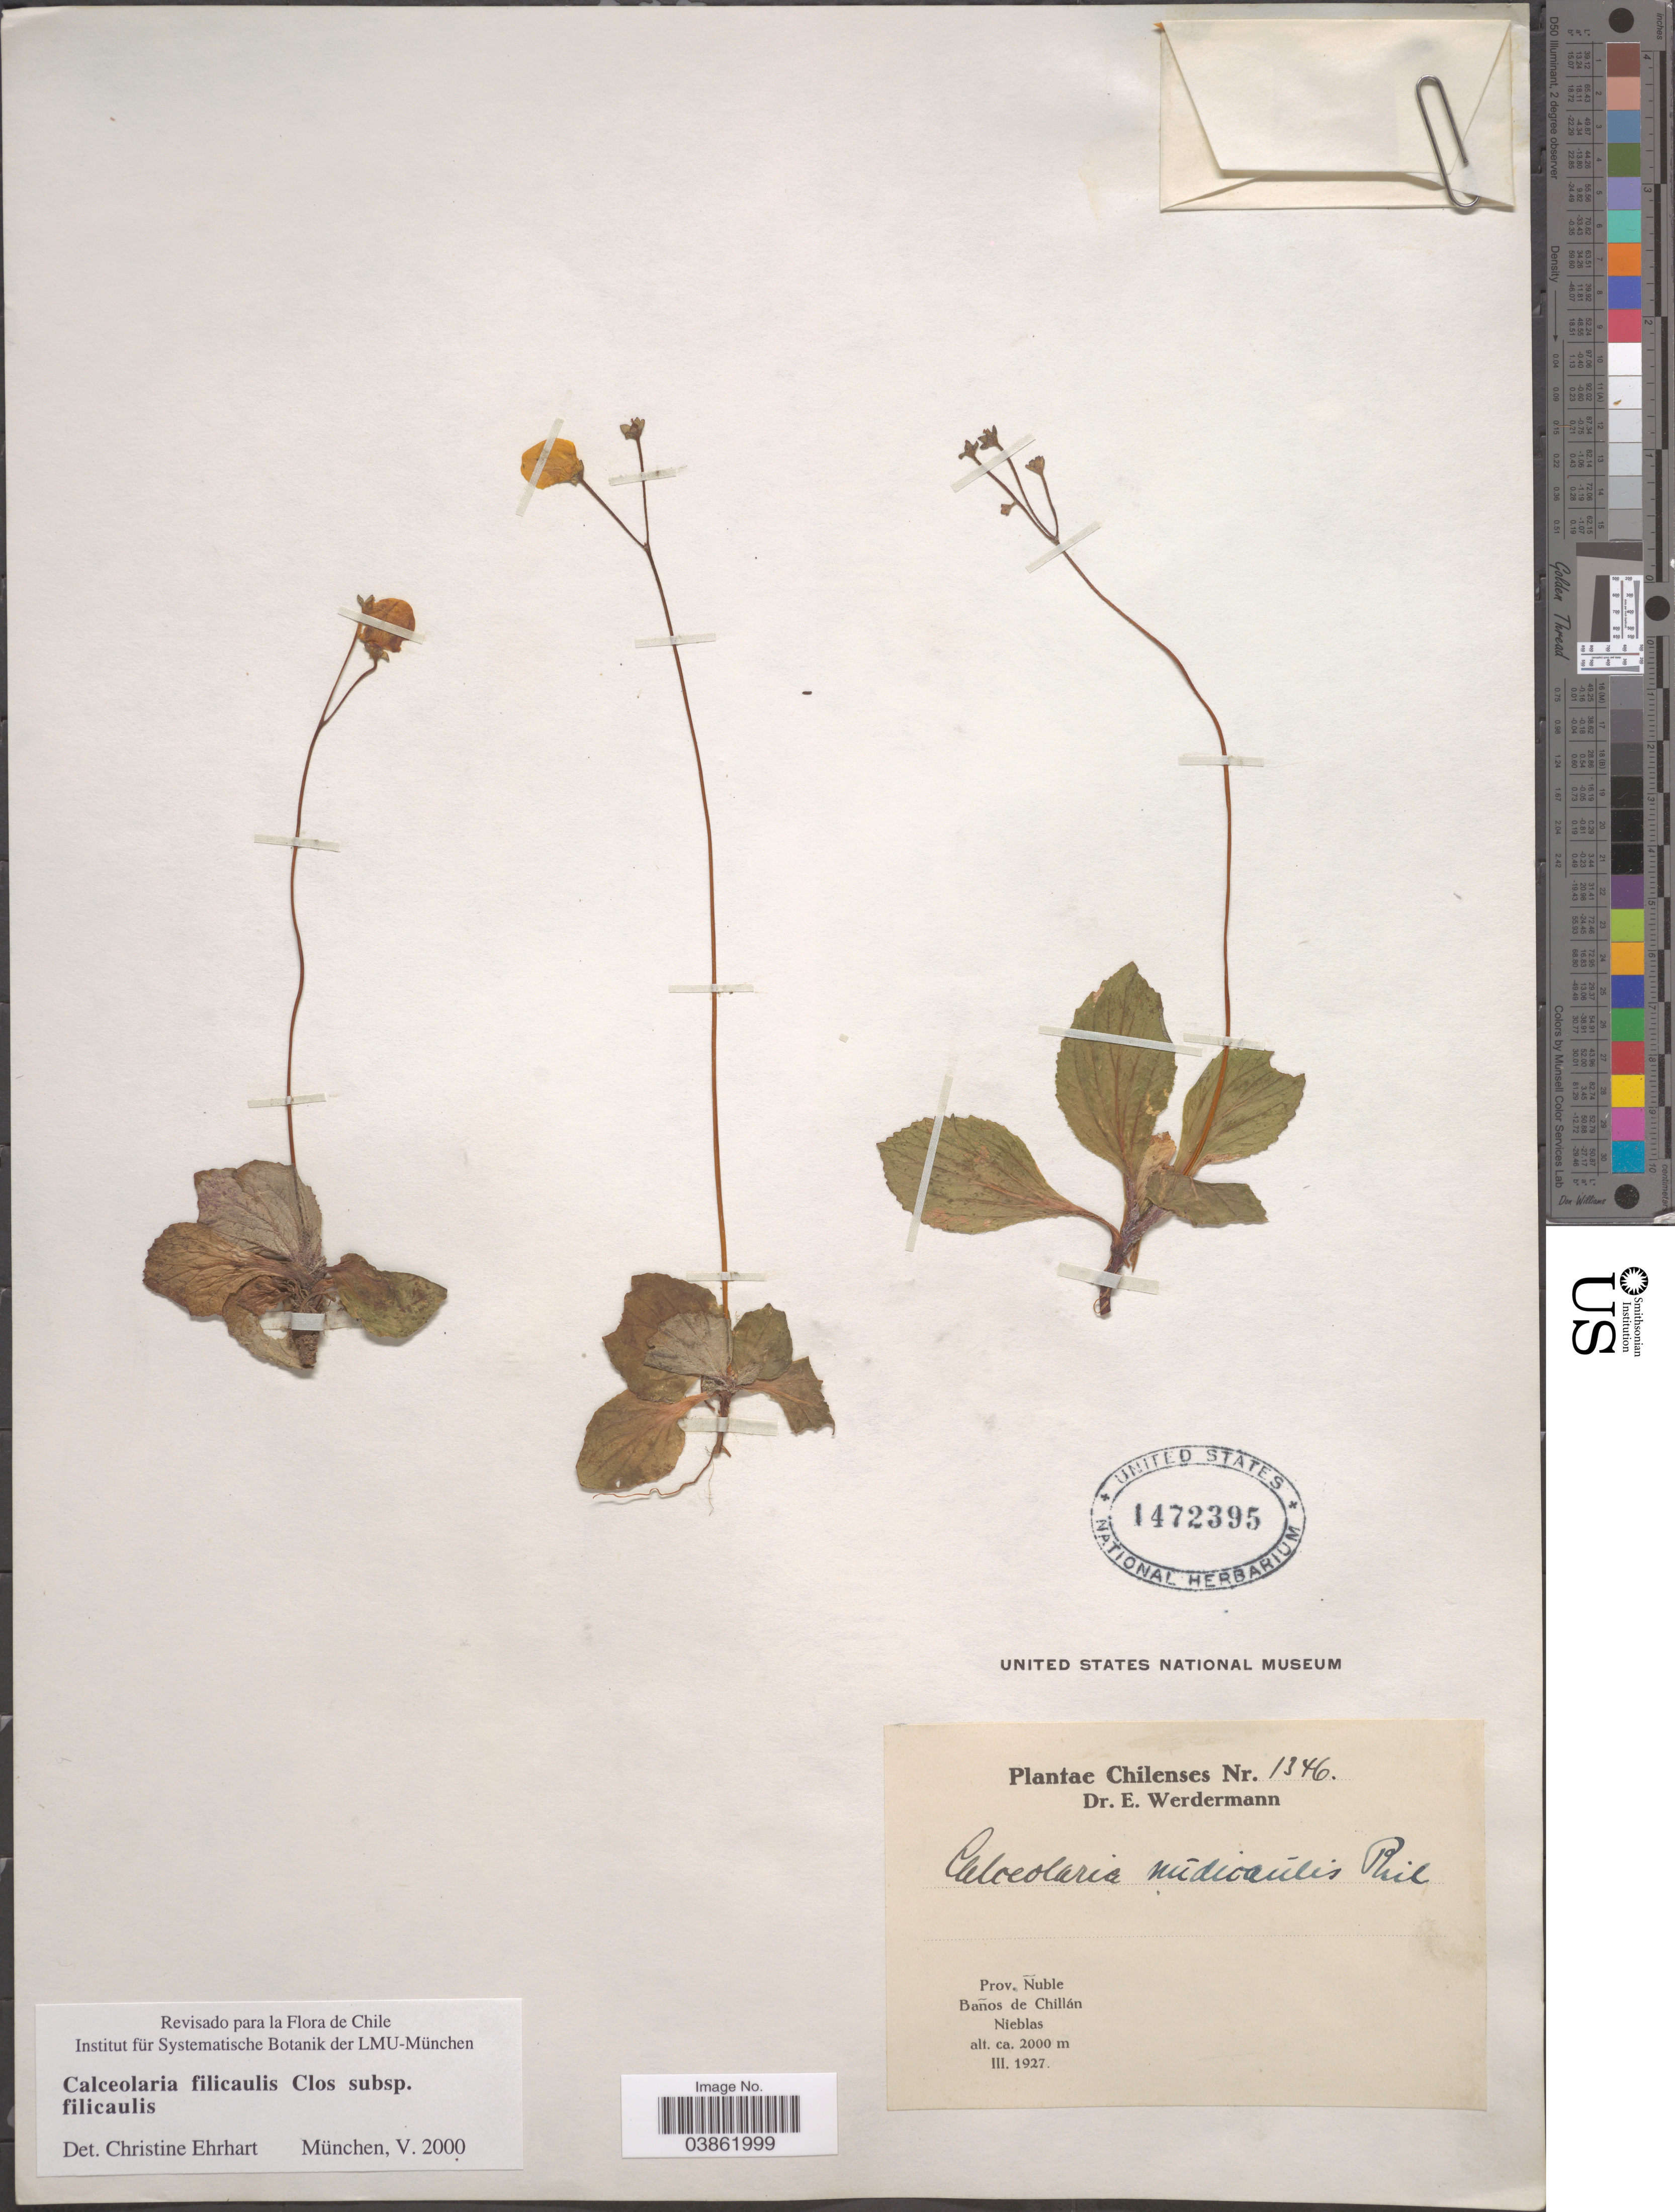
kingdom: Plantae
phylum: Tracheophyta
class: Magnoliopsida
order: Lamiales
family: Calceolariaceae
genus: Calceolaria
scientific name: Calceolaria filicaulis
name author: Clos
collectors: E. Werdermann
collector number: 1346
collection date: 1927-03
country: Chile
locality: Prov. Ñuble. Baños de Chillán. Nieblas.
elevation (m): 2000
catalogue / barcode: US 1472395